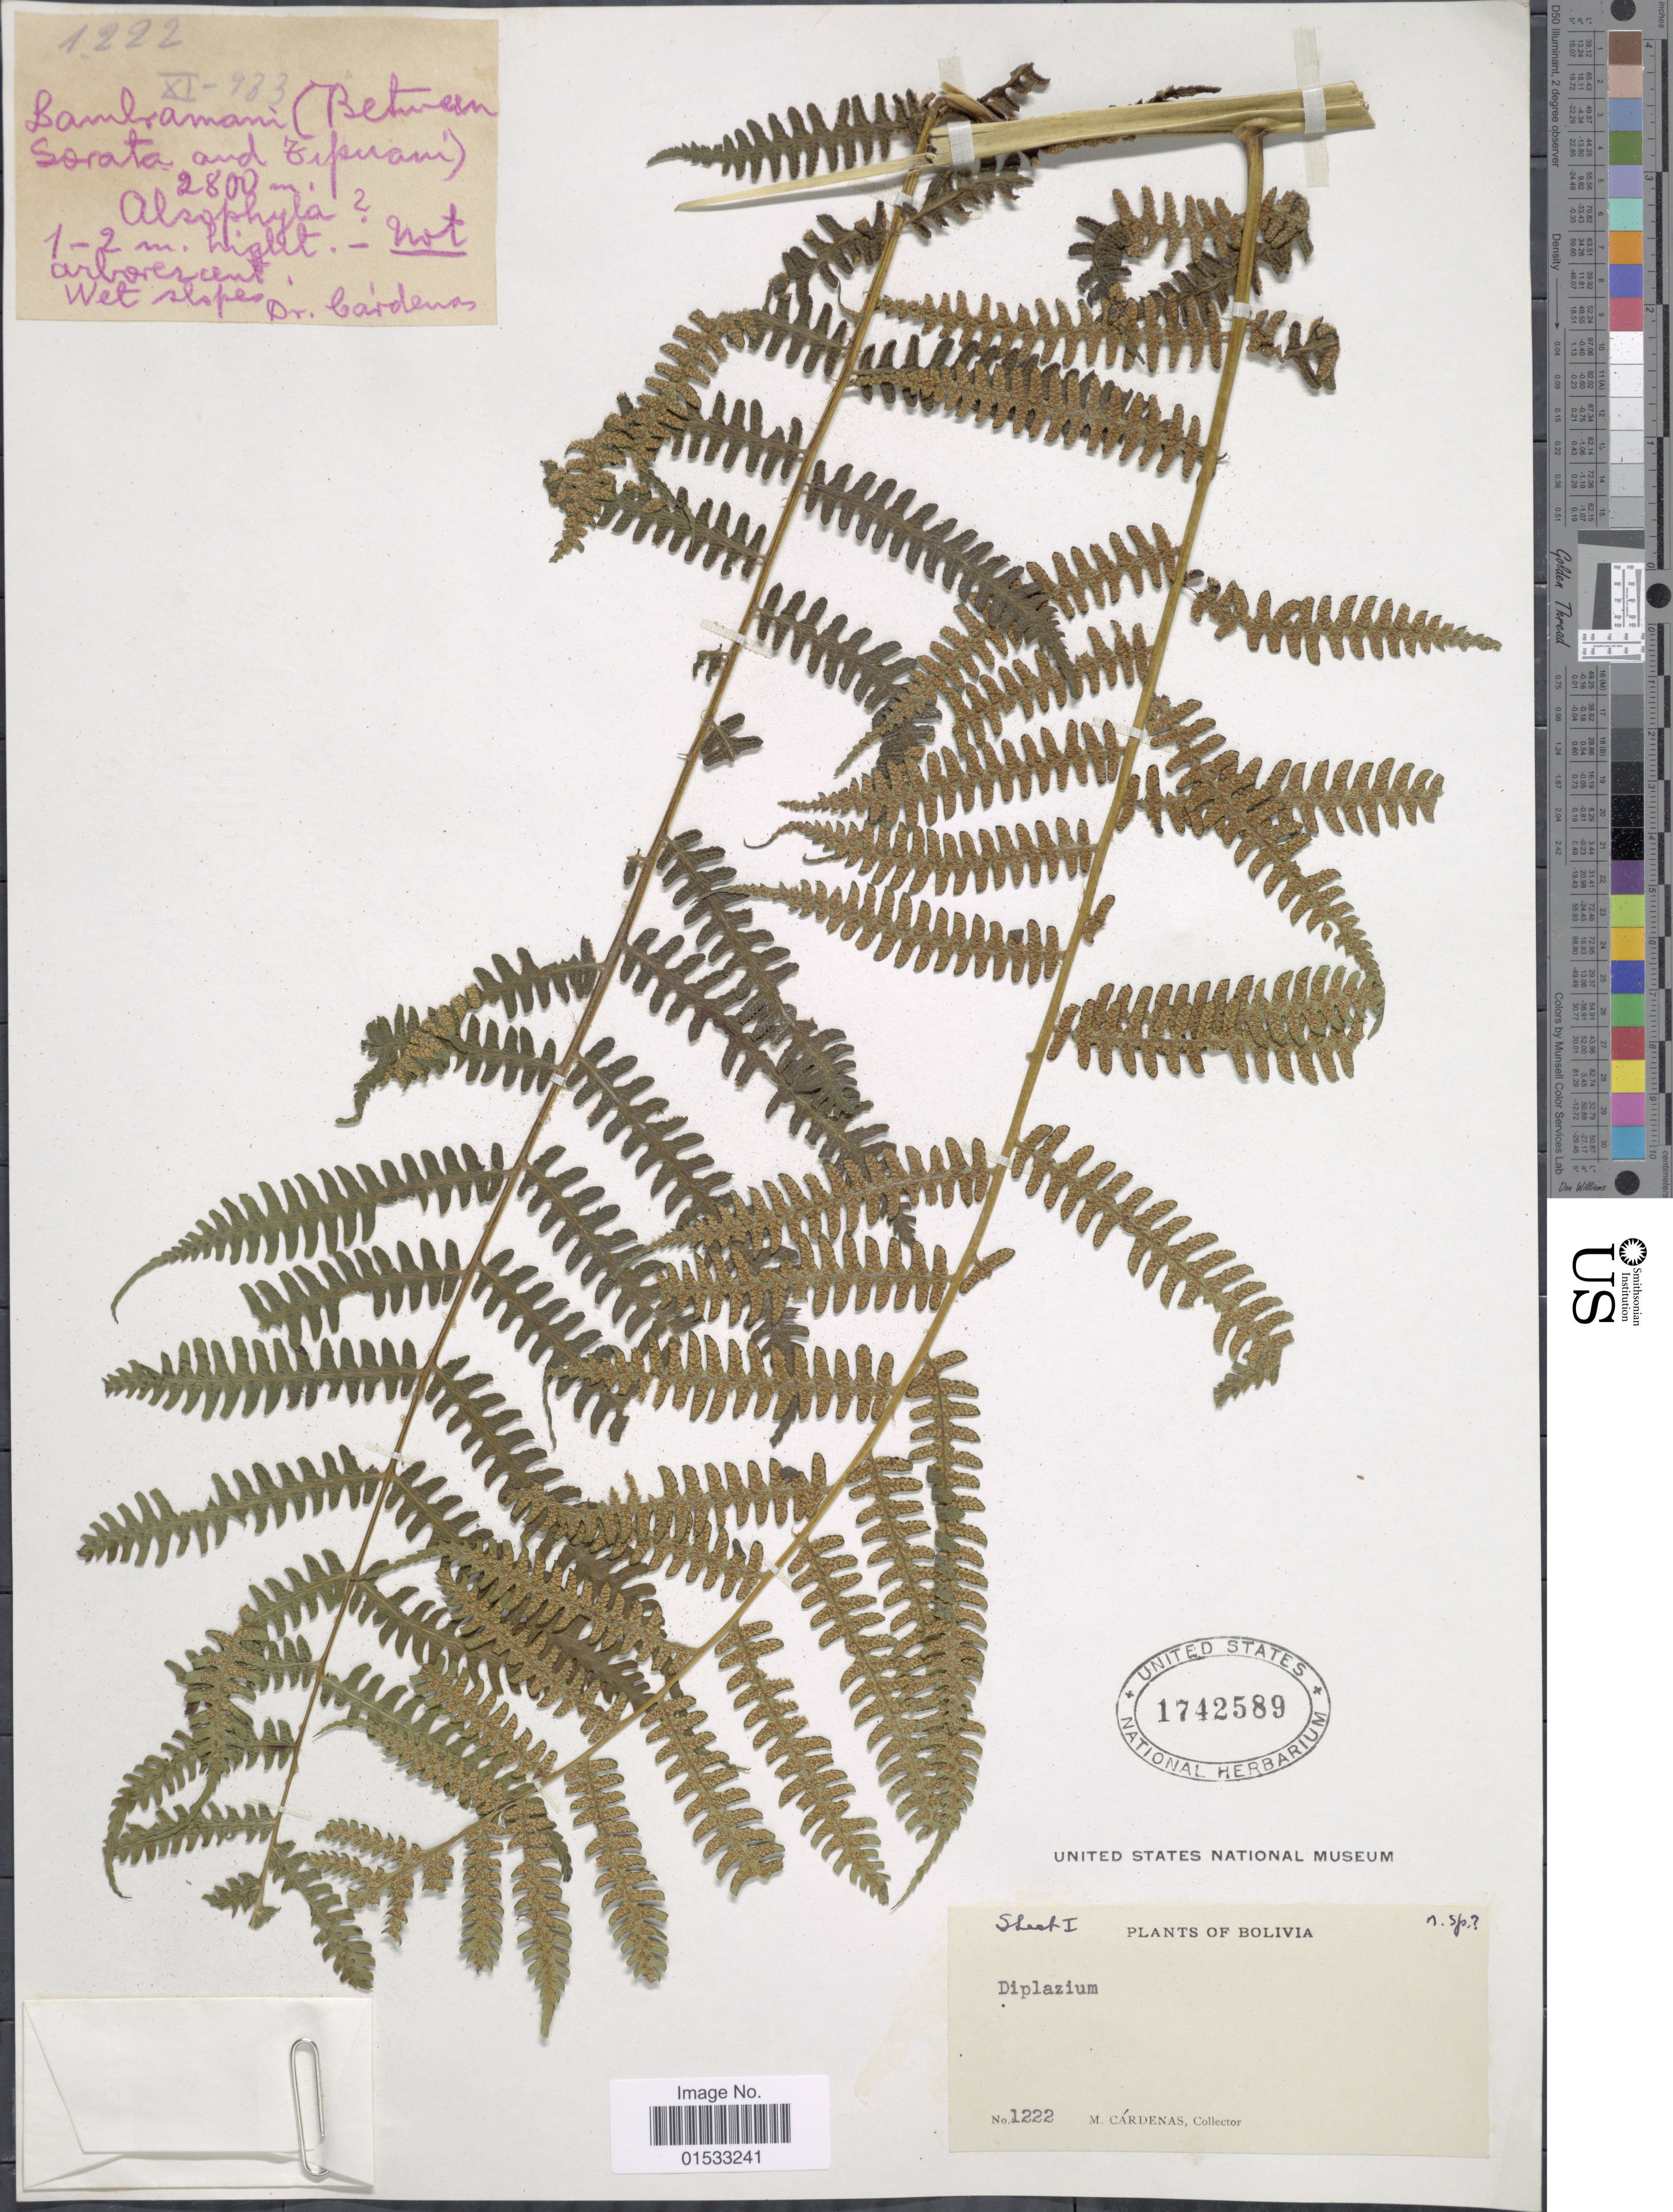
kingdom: Plantae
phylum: Tracheophyta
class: Polypodiopsida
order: Polypodiales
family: Athyriaceae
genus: Diplazium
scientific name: Diplazium sp.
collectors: M. Cárdenas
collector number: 1222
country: Bolivia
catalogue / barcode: US 1742589